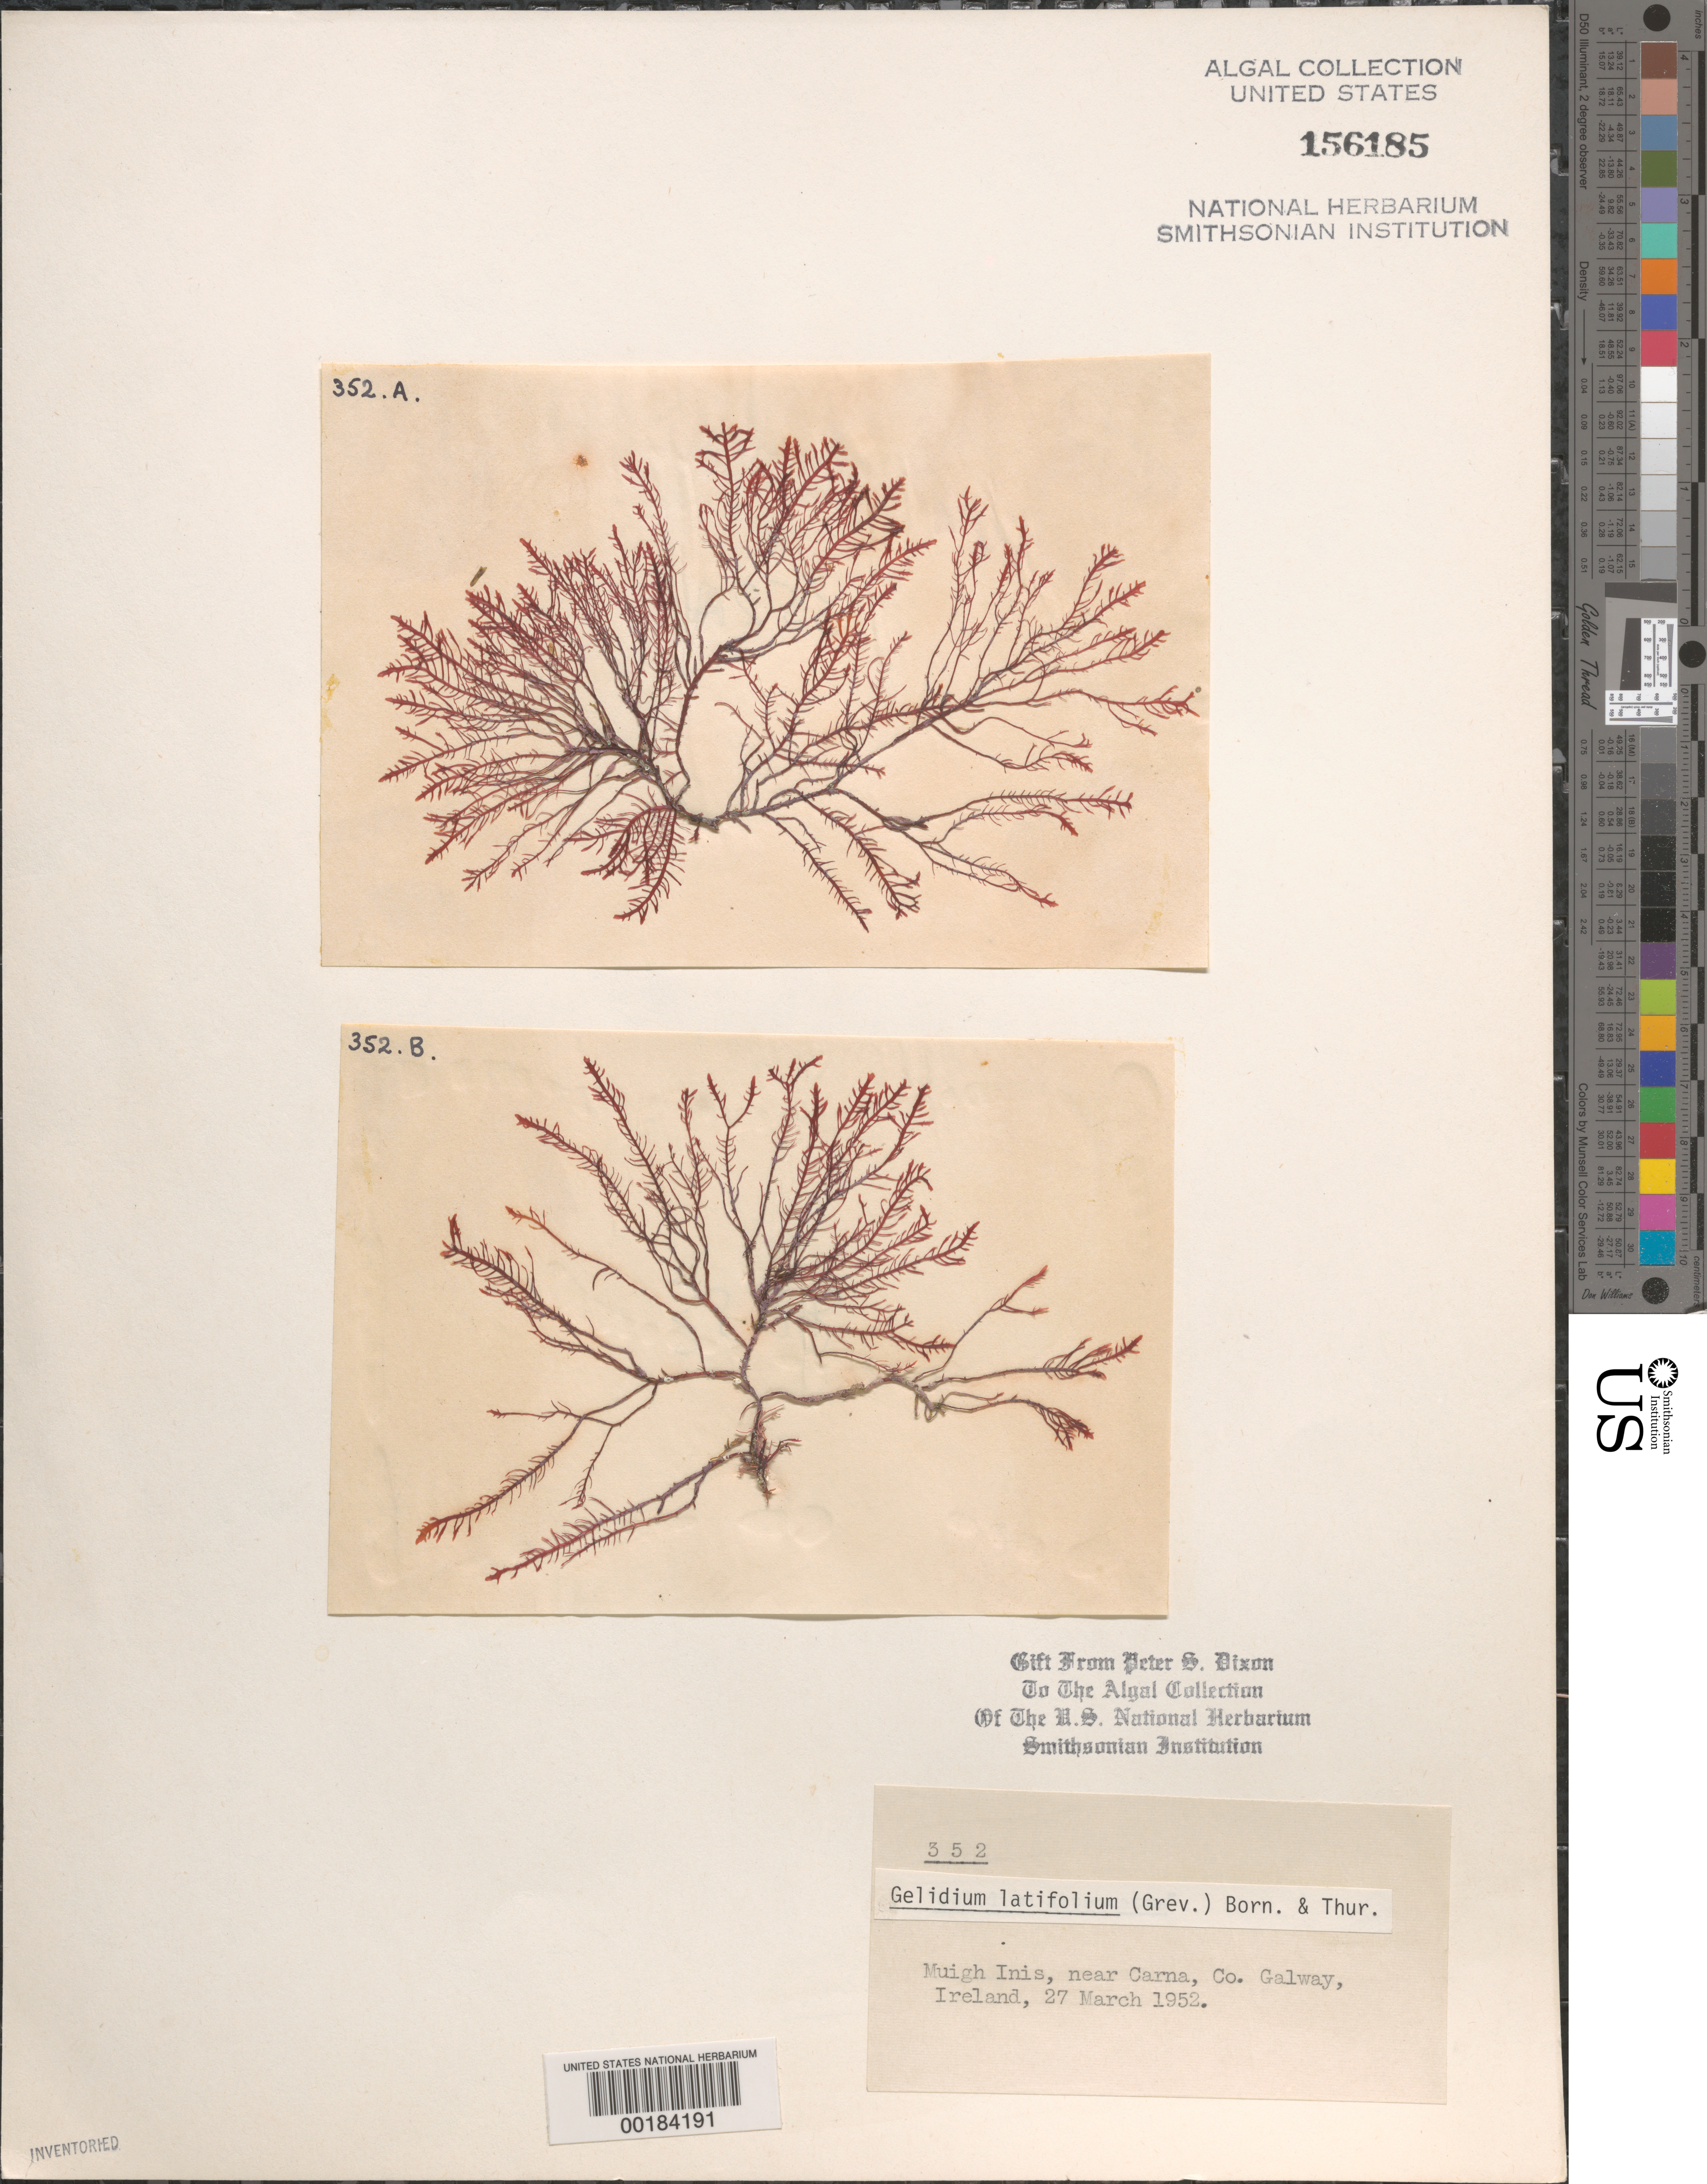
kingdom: Plantae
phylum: Rhodophyta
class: Florideophyceae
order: Gelidiales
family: Gelidiaceae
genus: Gelidium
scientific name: Gelidium spinosum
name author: (S.G. Gmel.) P.C. Silva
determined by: Algae name updating Project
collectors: P. S. Dixon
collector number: PSD 352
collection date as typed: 27 Mar 1952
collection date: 1952-03-27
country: Ireland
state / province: Connaught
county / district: Galway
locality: Muigh Inis, near Carna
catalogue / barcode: US 156185